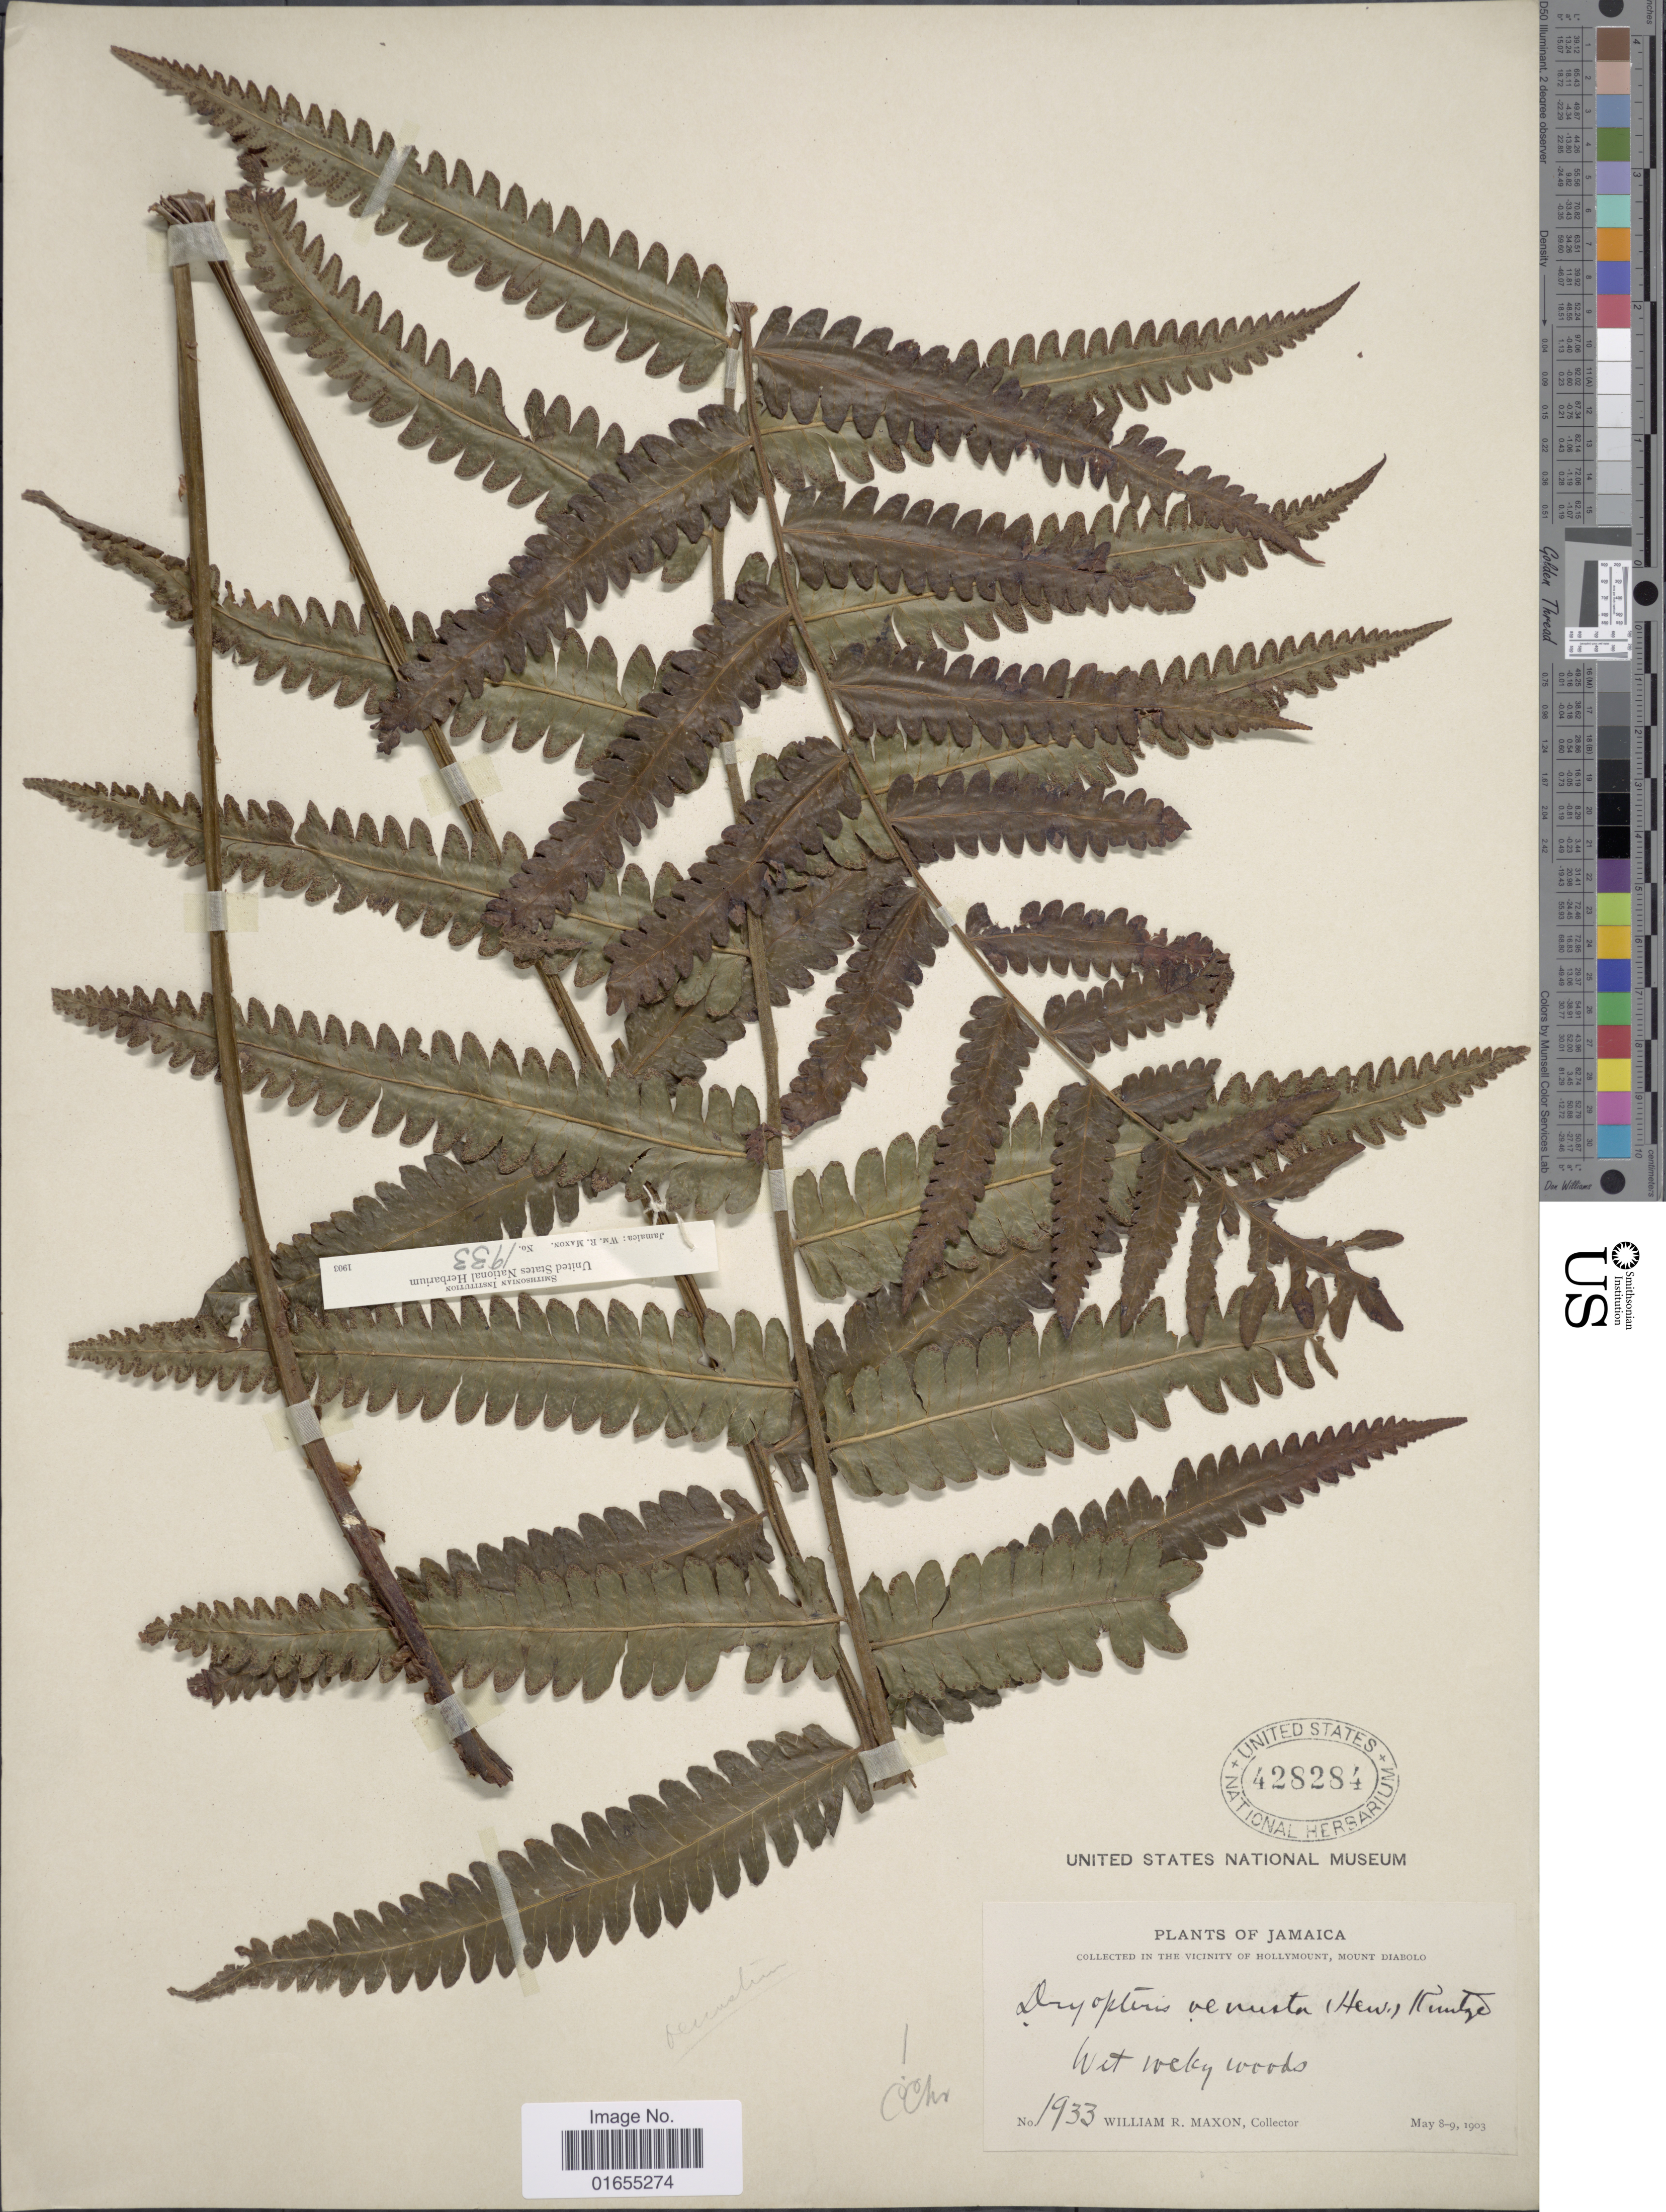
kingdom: Plantae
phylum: Tracheophyta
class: Polypodiopsida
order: Polypodiales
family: Thelypteridaceae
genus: Goniopteris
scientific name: Goniopteris venusta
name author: (Heward) Pic. Serm.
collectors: W. R. Maxon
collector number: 1933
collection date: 1903-05-08/1903-05-09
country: Jamaica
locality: Vicinity of Hollymount, Mount Diabolo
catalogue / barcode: US 428284